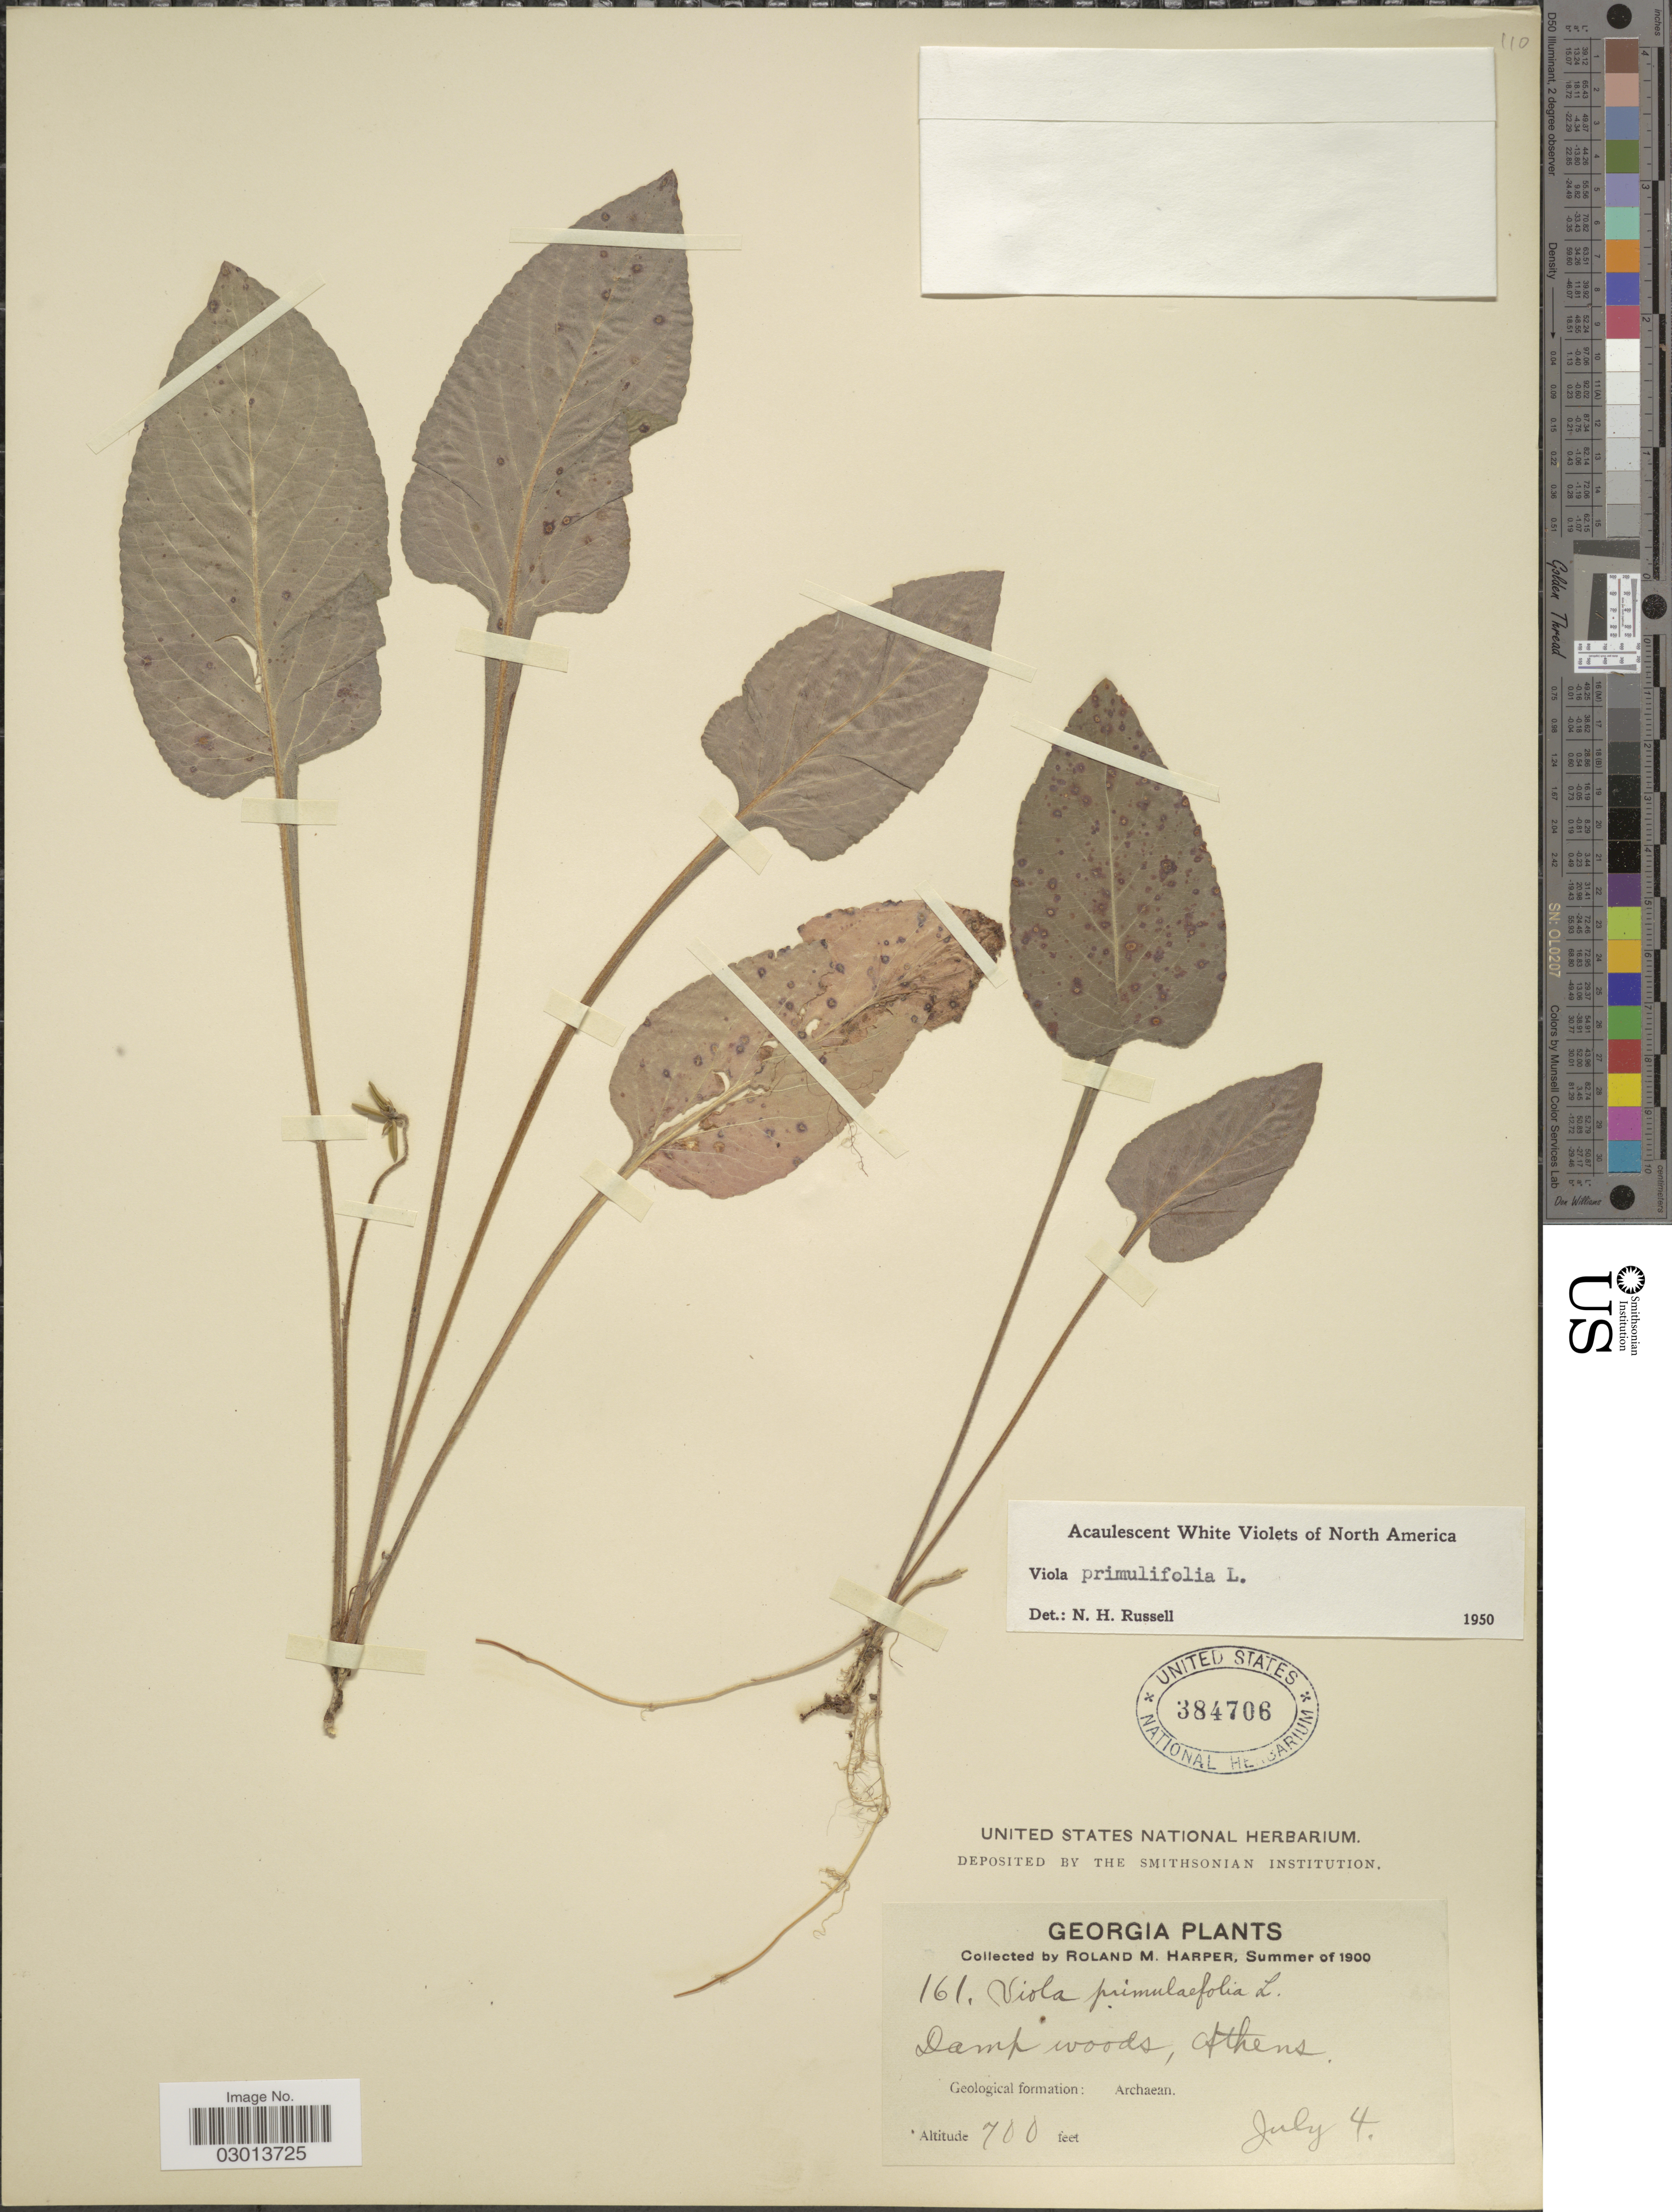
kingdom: Plantae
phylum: Tracheophyta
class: Magnoliopsida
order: Malpighiales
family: Violaceae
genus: Viola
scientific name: Viola primulifolia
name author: L.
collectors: R. M. Harper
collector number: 161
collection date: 1900-07-04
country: United States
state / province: Georgia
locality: Athens.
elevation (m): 213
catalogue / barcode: US 384706